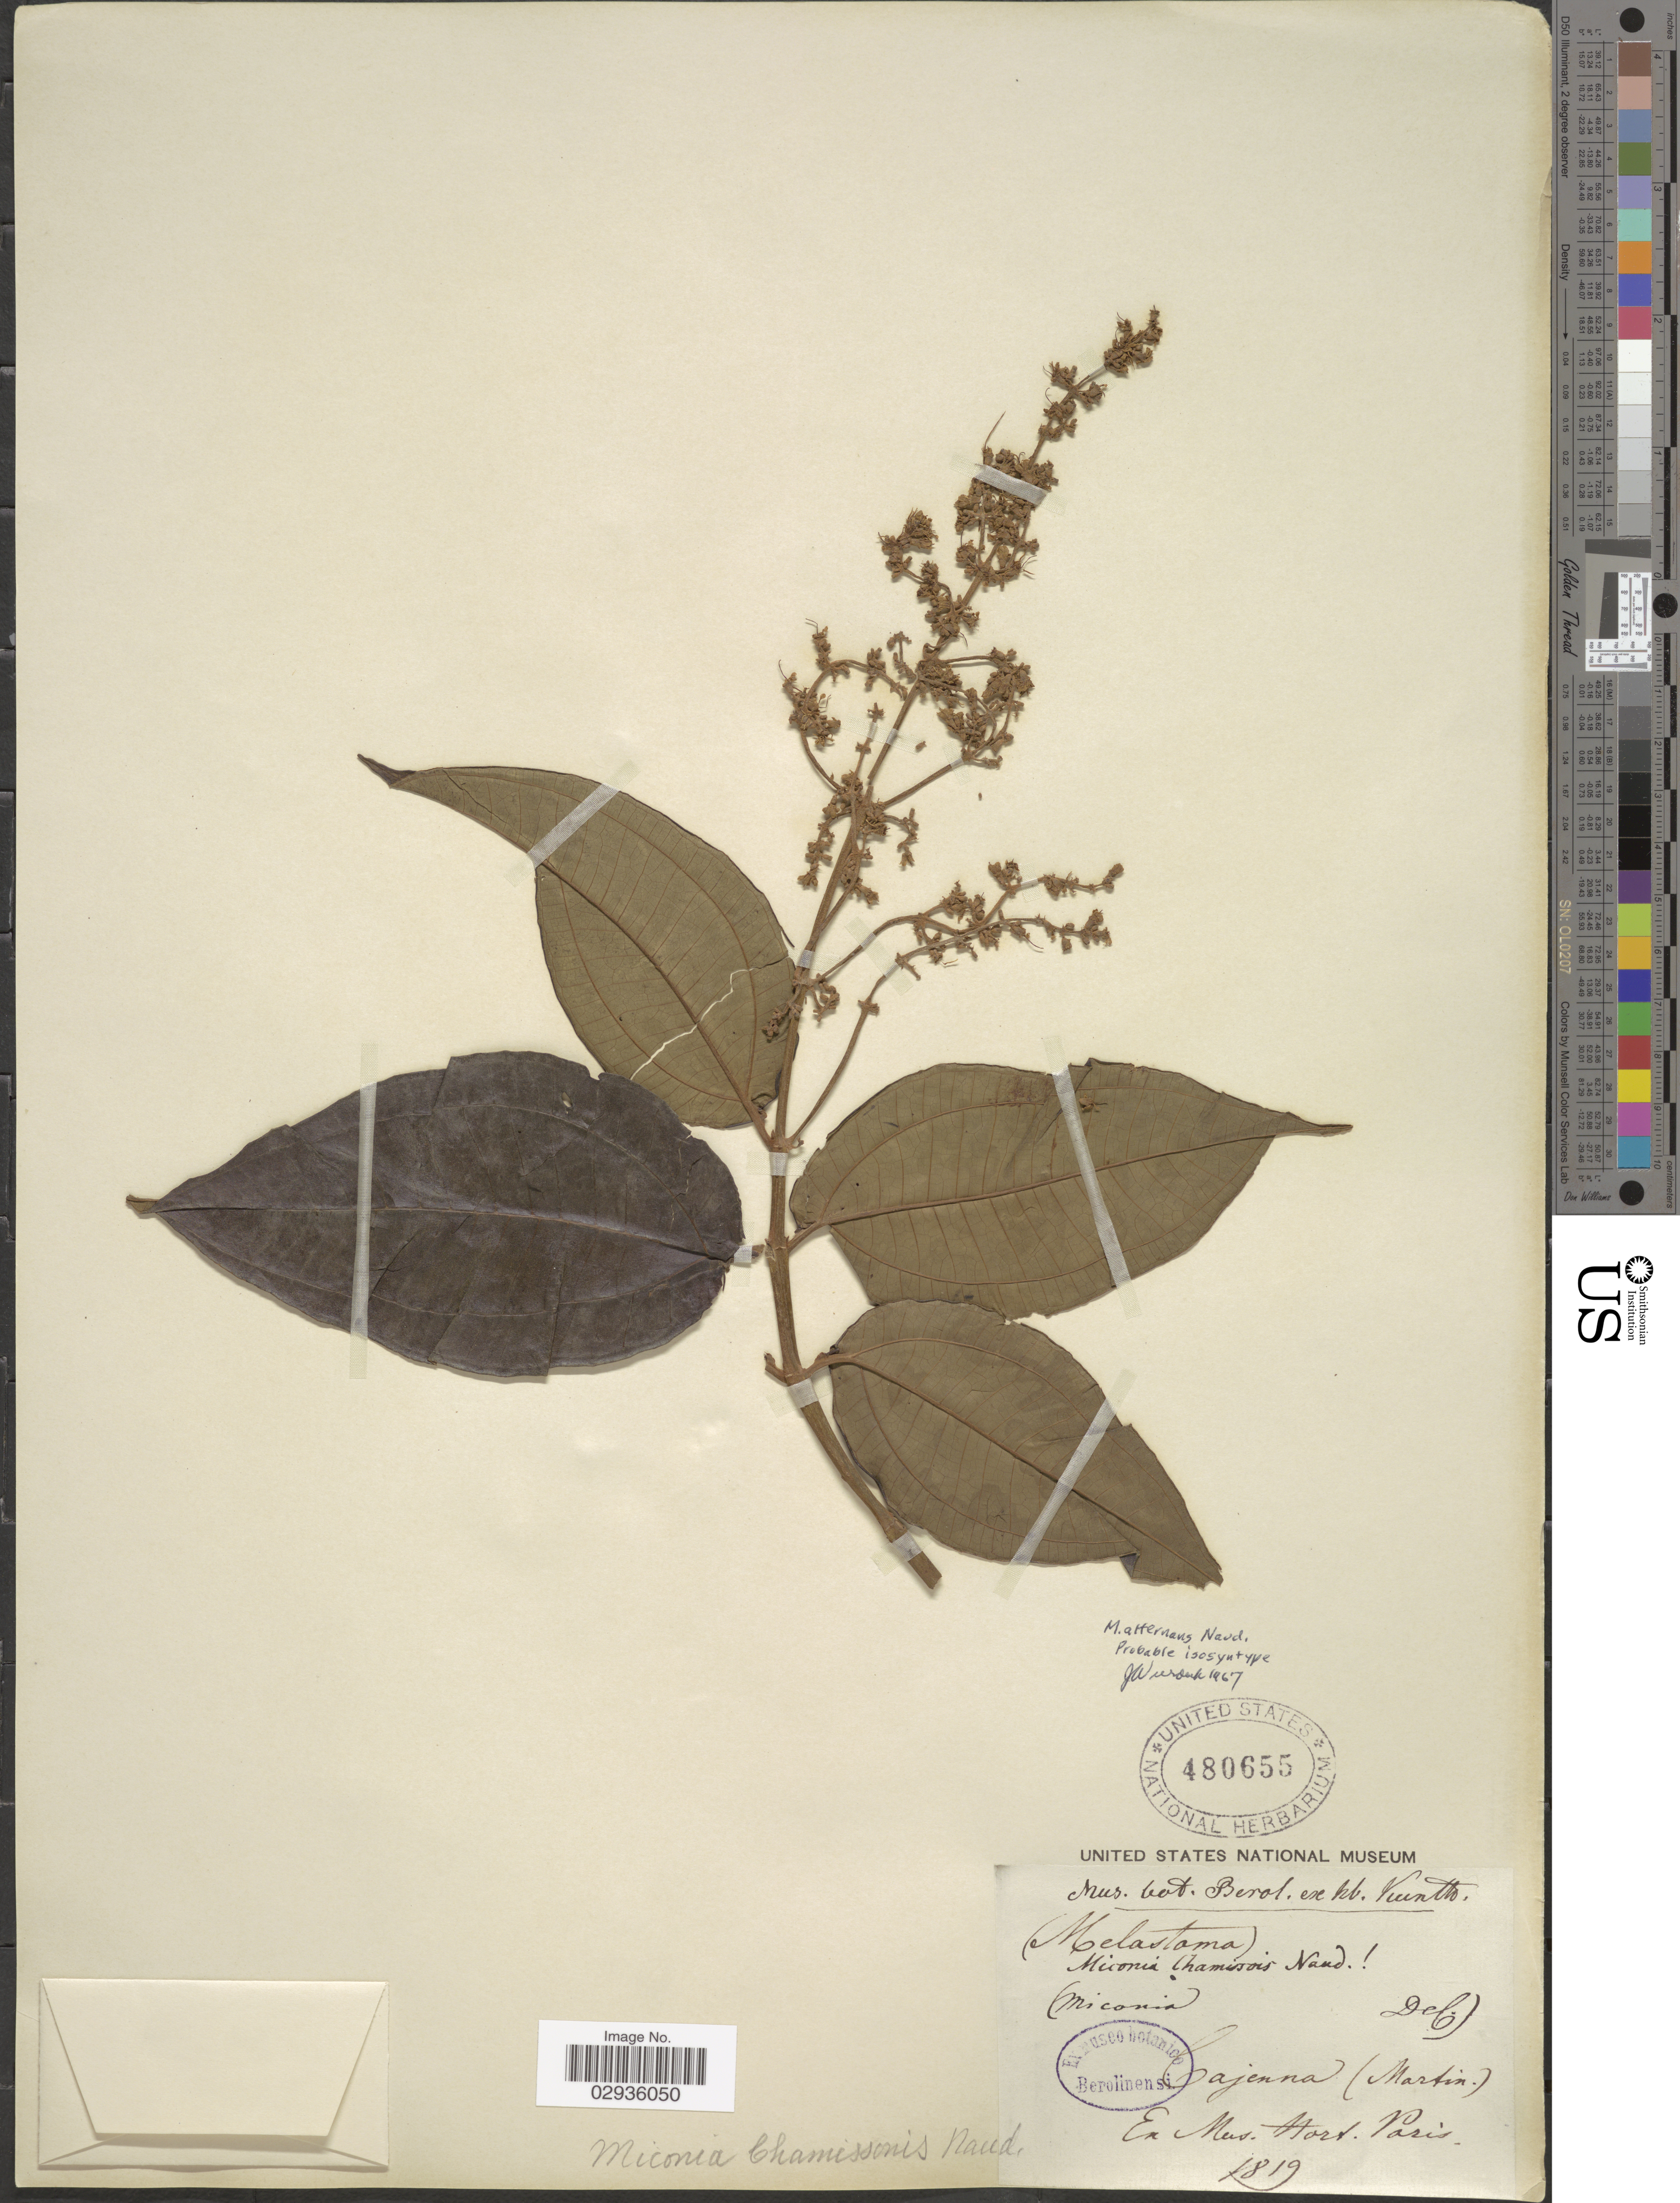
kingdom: Plantae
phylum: Tracheophyta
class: Magnoliopsida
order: Myrtales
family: Melastomataceae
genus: Miconia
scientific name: Miconia alternans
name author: Naudin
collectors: ex Mus. Hort. Paris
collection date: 1819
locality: Cajenna. (Martin)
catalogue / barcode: US 480655